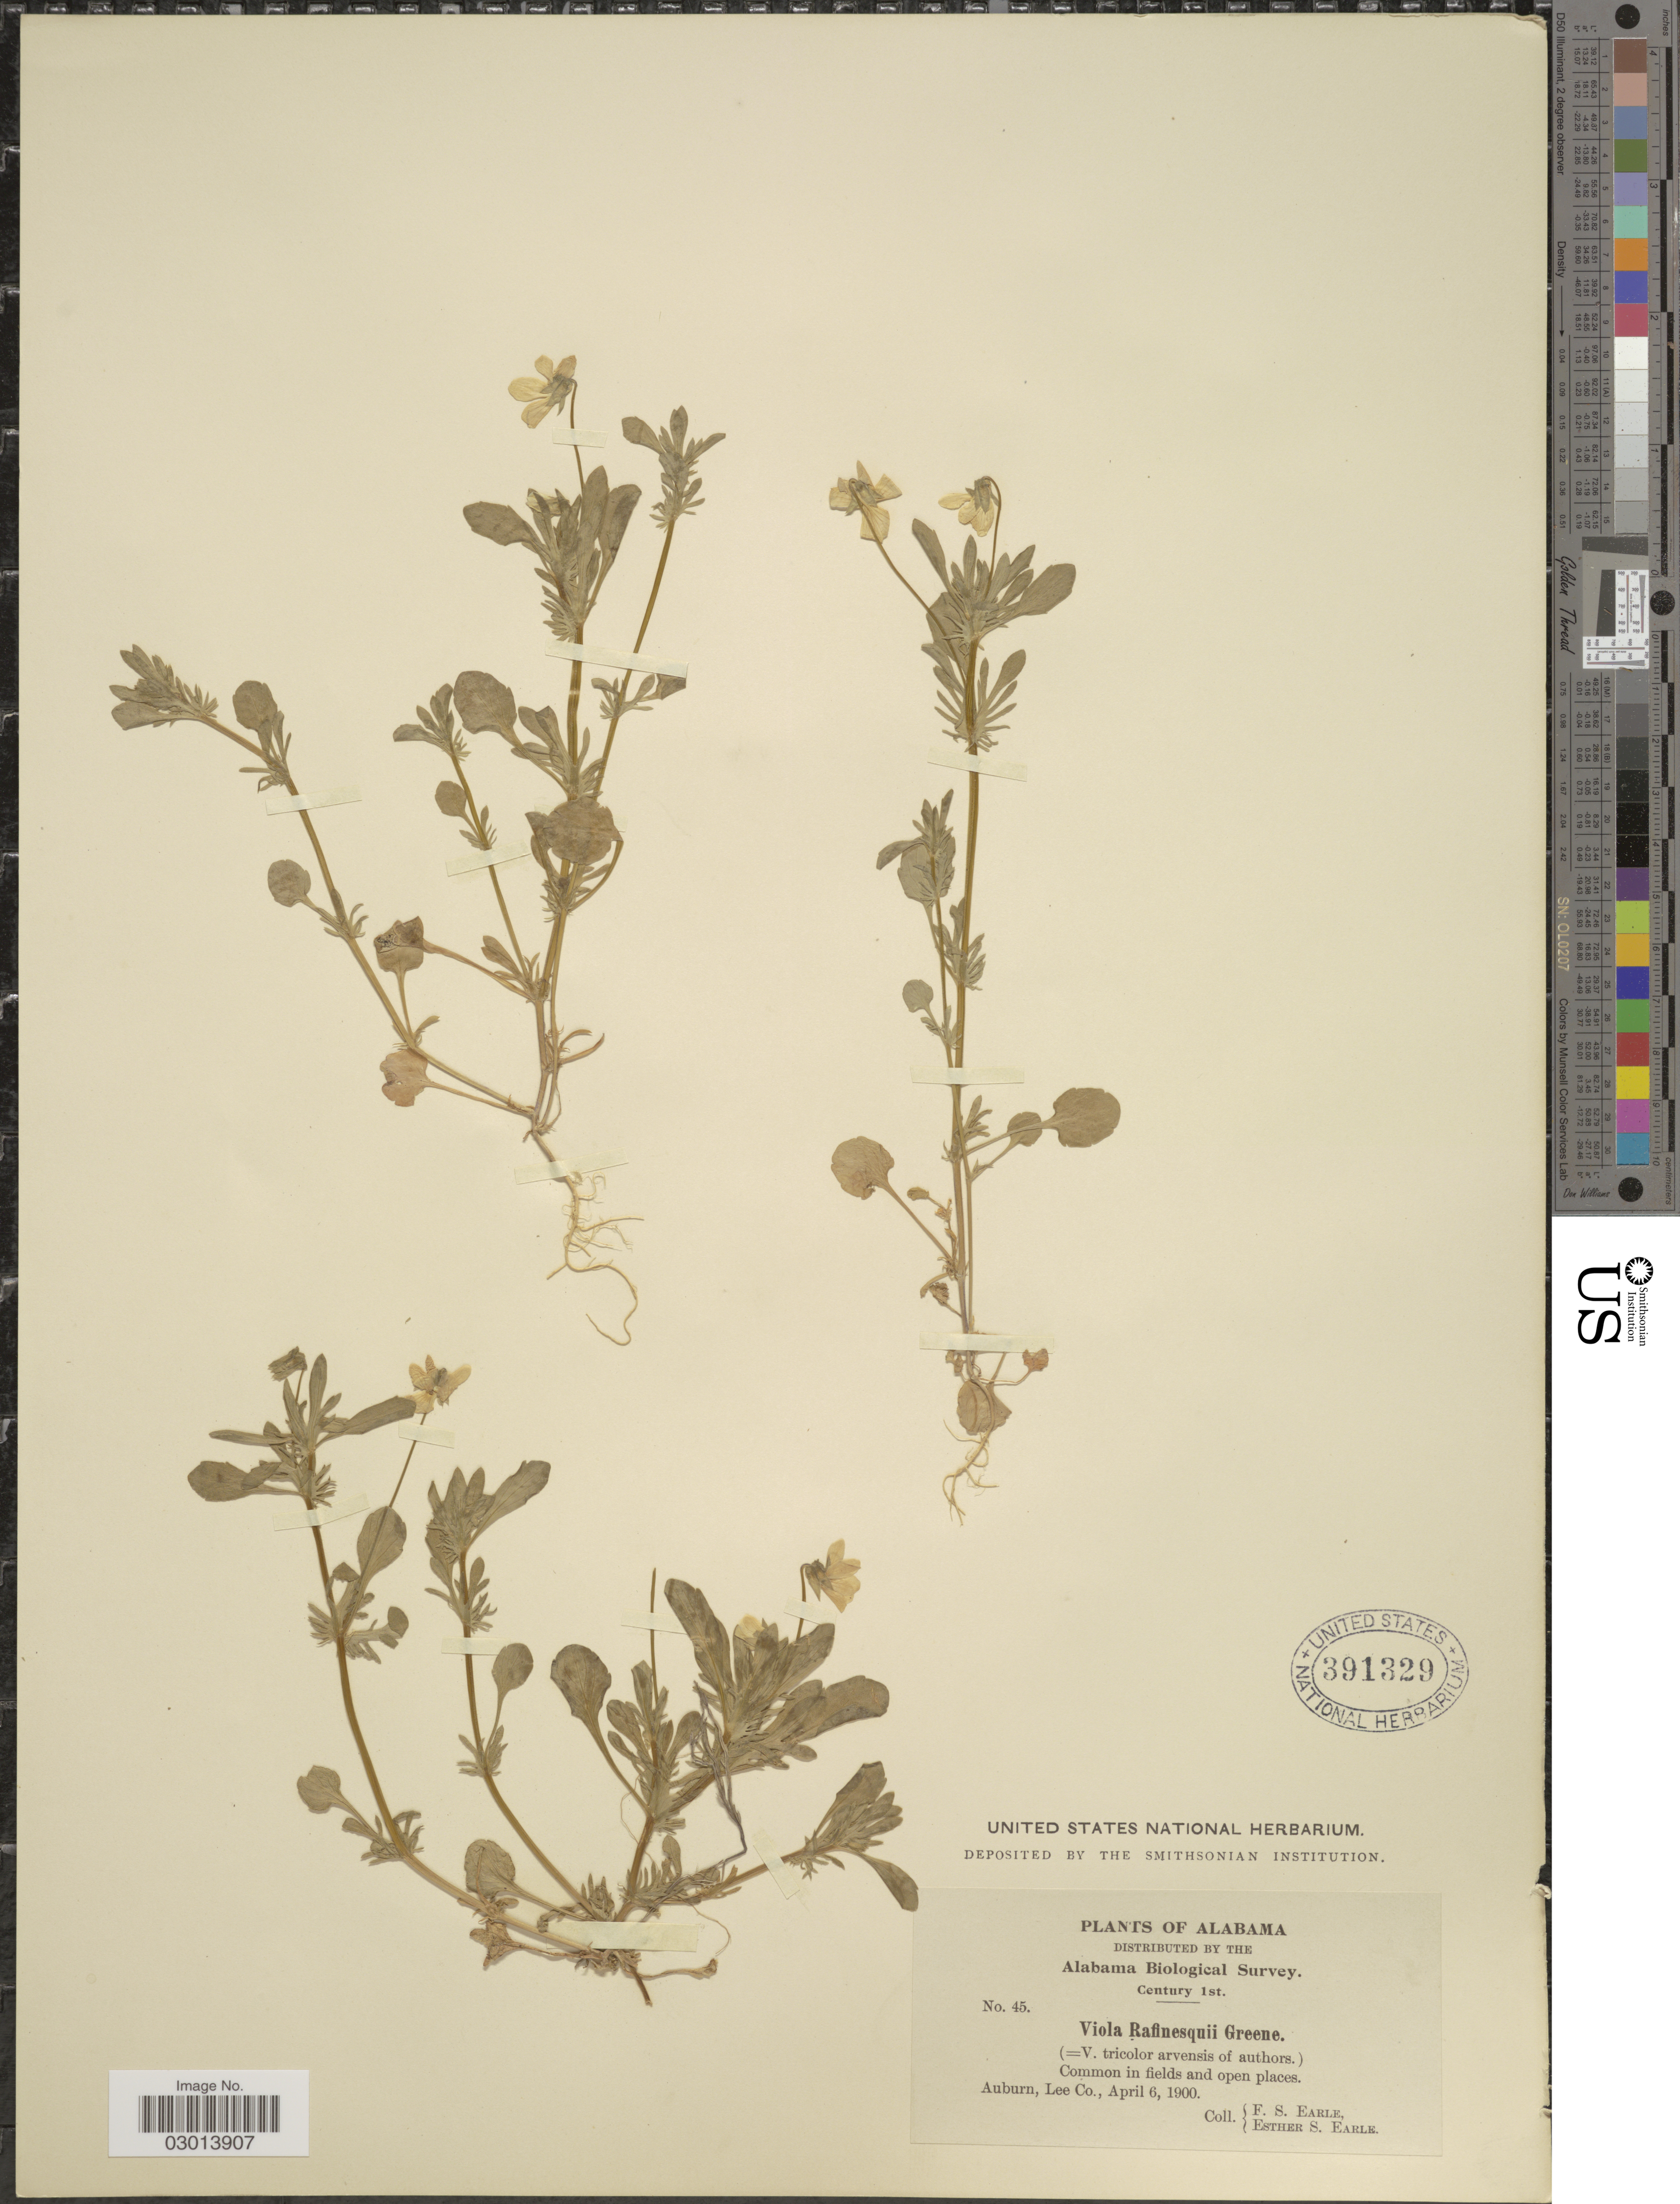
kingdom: Plantae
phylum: Tracheophyta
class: Magnoliopsida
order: Malpighiales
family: Violaceae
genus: Viola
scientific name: Viola rafinesquei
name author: Greene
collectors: F. S. Earle & E. S. Earle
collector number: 45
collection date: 1900-04-06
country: United States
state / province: Alabama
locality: Auburn, Lee Co.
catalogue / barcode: US 391329